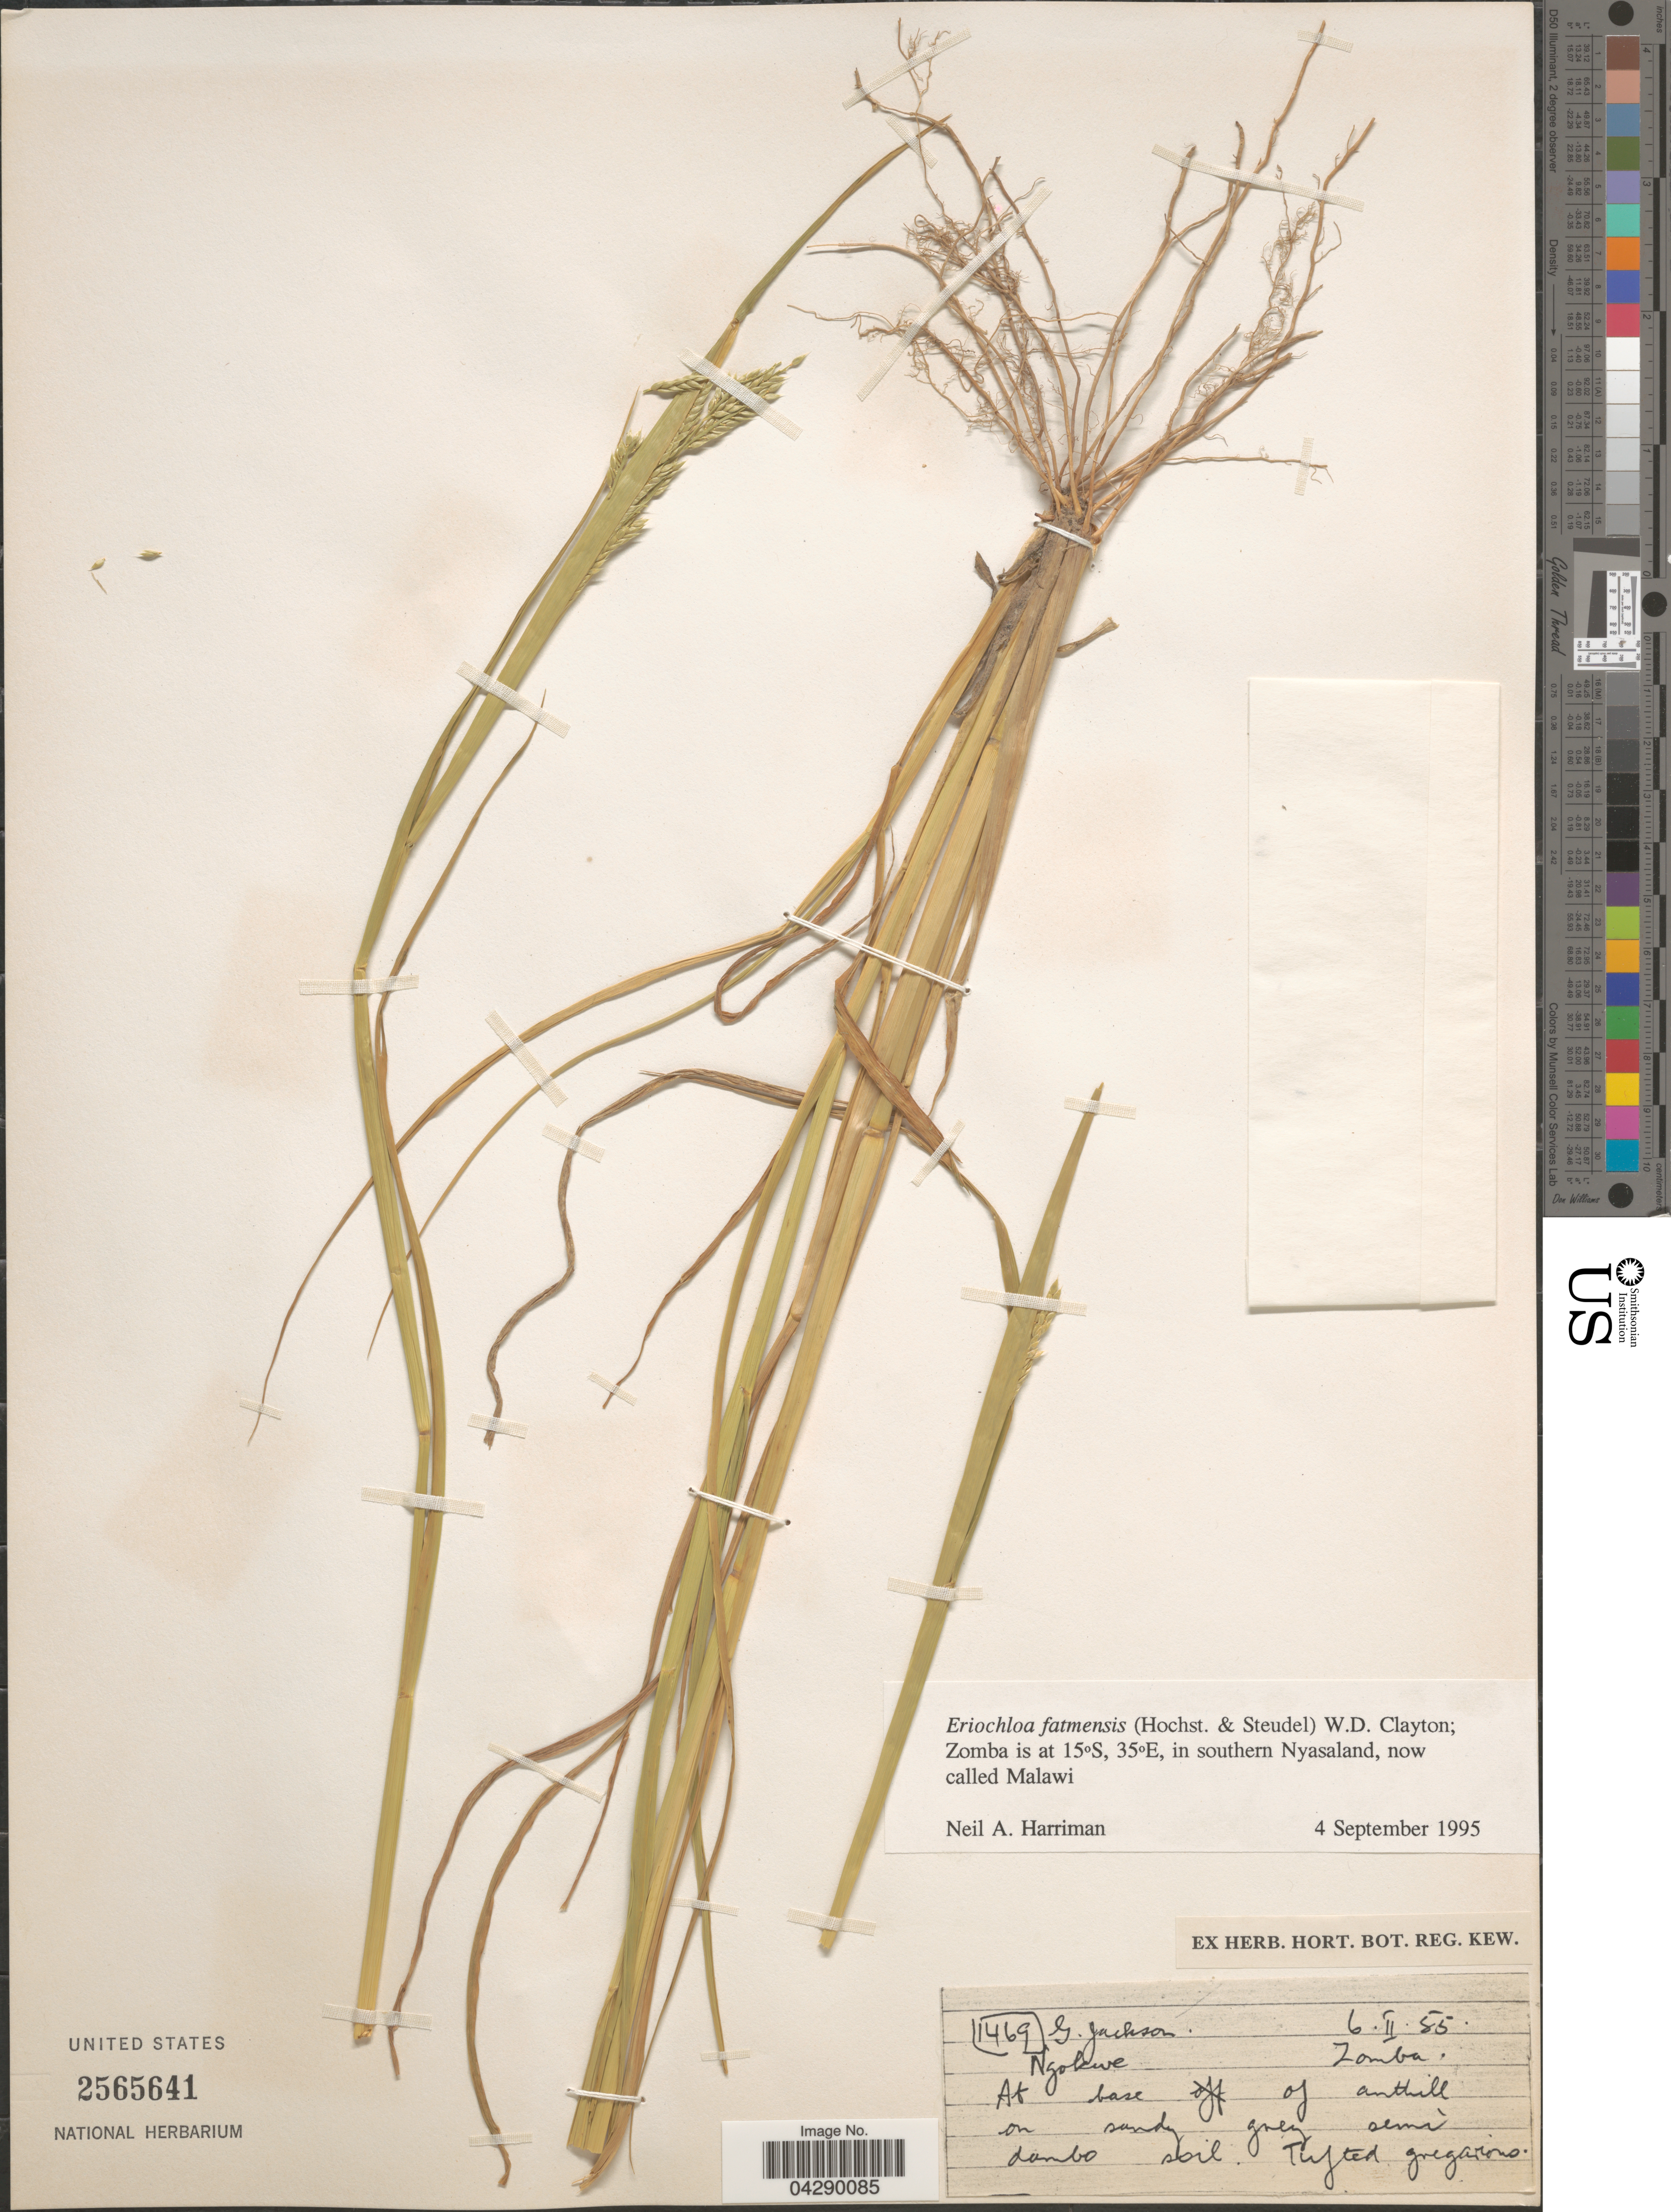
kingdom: Plantae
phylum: Tracheophyta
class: Liliopsida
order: Poales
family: Poaceae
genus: Eriochloa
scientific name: Eriochloa fatmensis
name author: (Hochst. & Steud.) Clayton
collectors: G. Jackson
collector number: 1469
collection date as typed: Transcribed d/m/y: 6/2/55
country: Malawi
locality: Ngokwe. Zomba.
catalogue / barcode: US 2565641